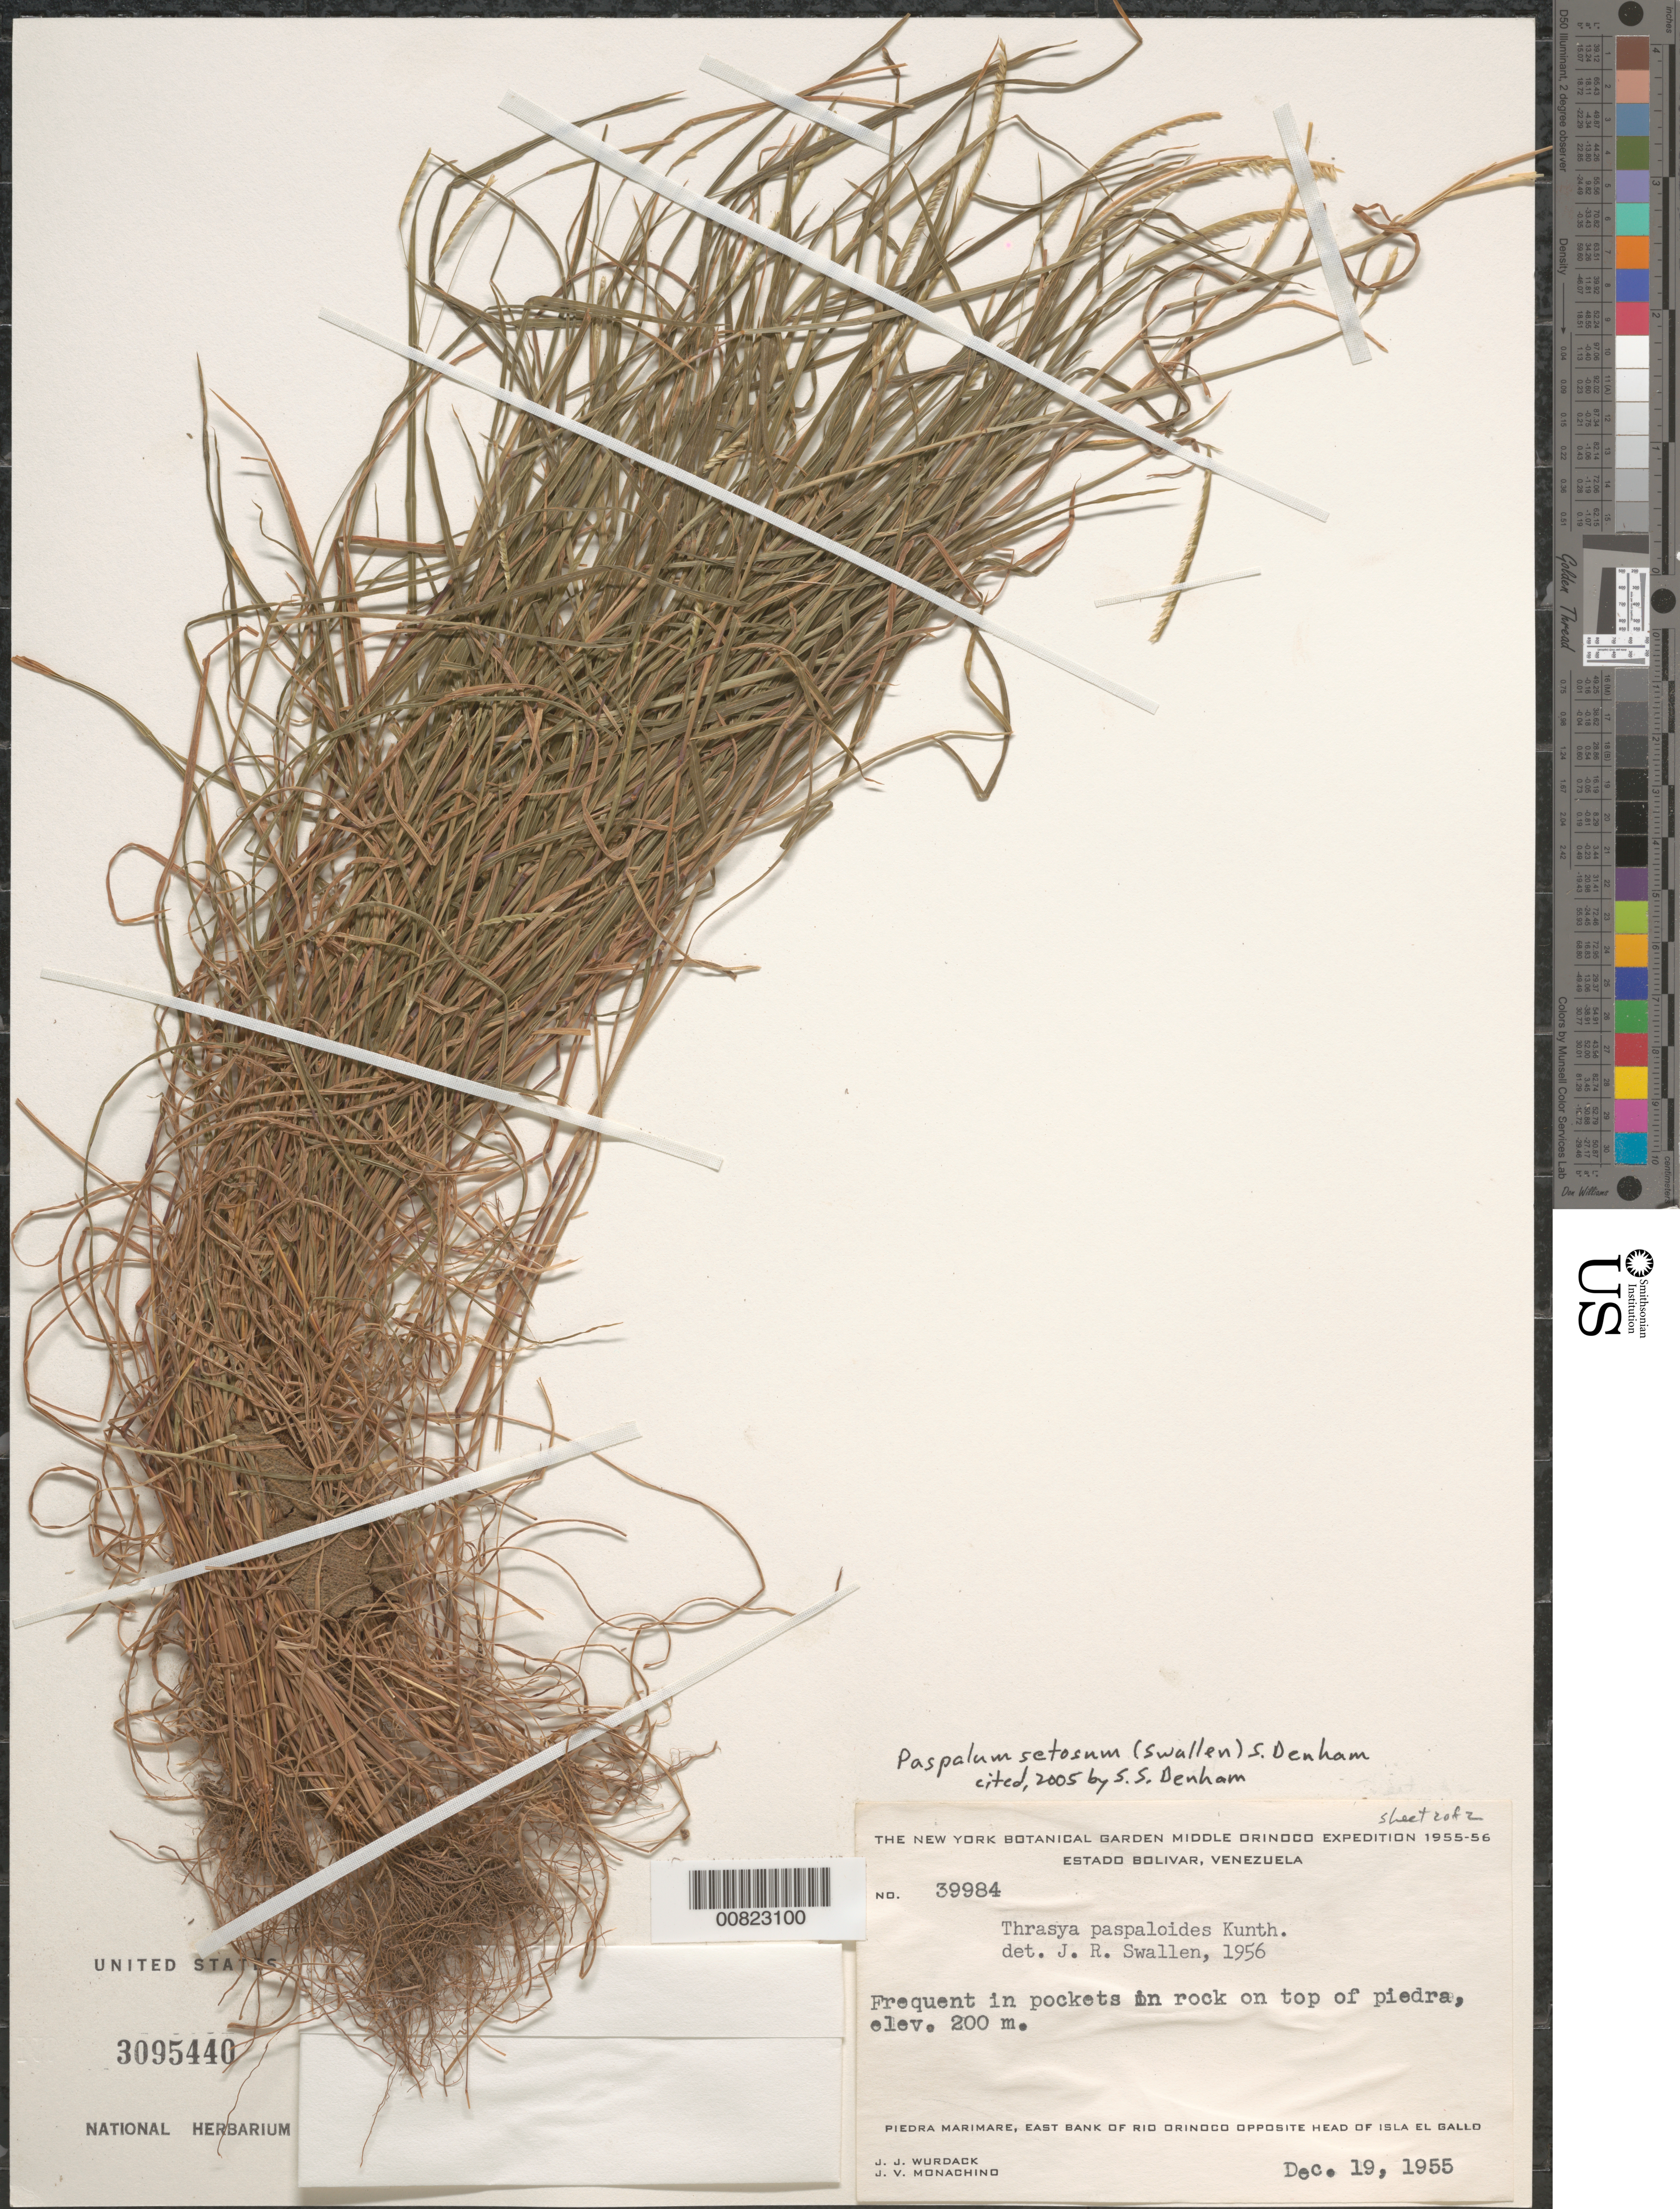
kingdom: Plantae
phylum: Tracheophyta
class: Liliopsida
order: Poales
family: Poaceae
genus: Paspalum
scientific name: Paspalum setosum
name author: (Swallen) S. Denham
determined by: Denham, S. S.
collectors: J. J. Wurdack & J. V. Monachino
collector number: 39984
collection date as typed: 19-Dec-55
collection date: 1955-12-19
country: Venezuela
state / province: Bolívar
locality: Piedra Marimare, E bank of Río Orinoco, opposite head of Isla el Gallo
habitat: Top of piedra, on rock; in pockets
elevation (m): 200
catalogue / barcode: US 3095440